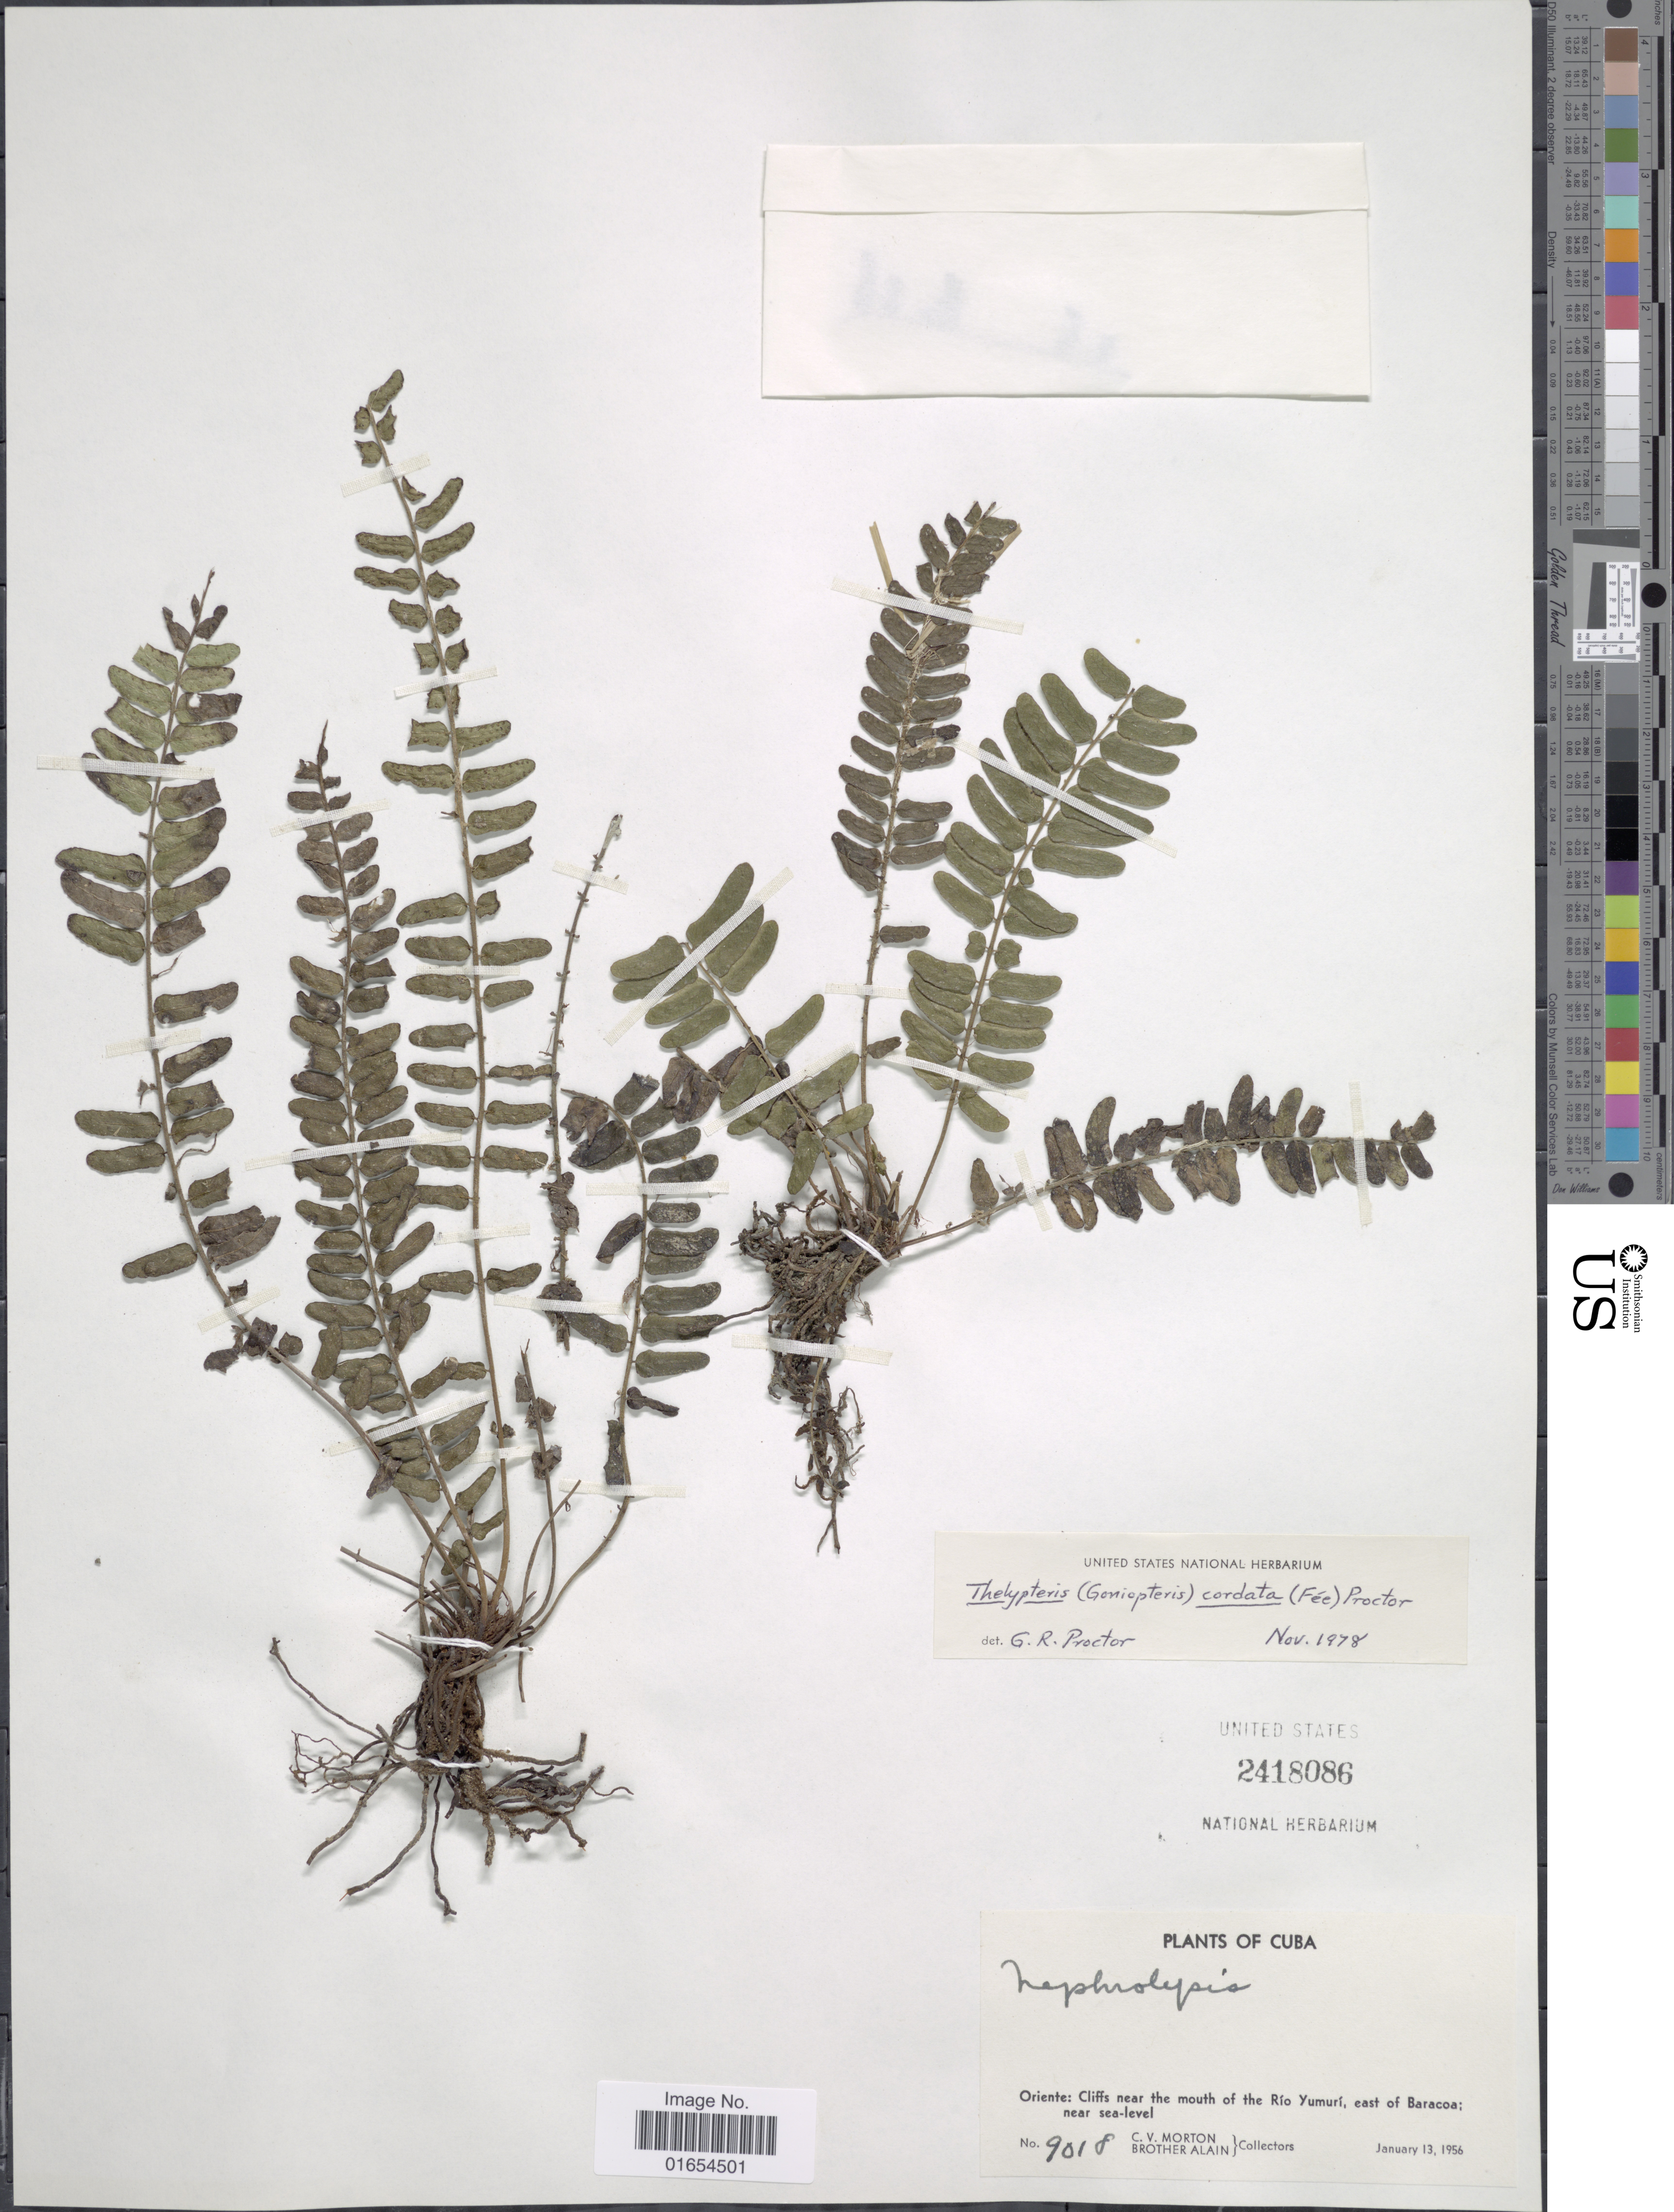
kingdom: Plantae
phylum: Tracheophyta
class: Polypodiopsida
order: Polypodiales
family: Thelypteridaceae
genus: Goniopteris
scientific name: Goniopteris cordata (Fée) comb. nov., ined 2015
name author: (Fée)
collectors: C. V. Morton & Bro. Alain - DO NOT USE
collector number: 9018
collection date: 1956-01-13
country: Cuba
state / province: Oriente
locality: Cliffs near the mouth of the Rio Yumuri, east of Baracoa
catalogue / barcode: US 2418086